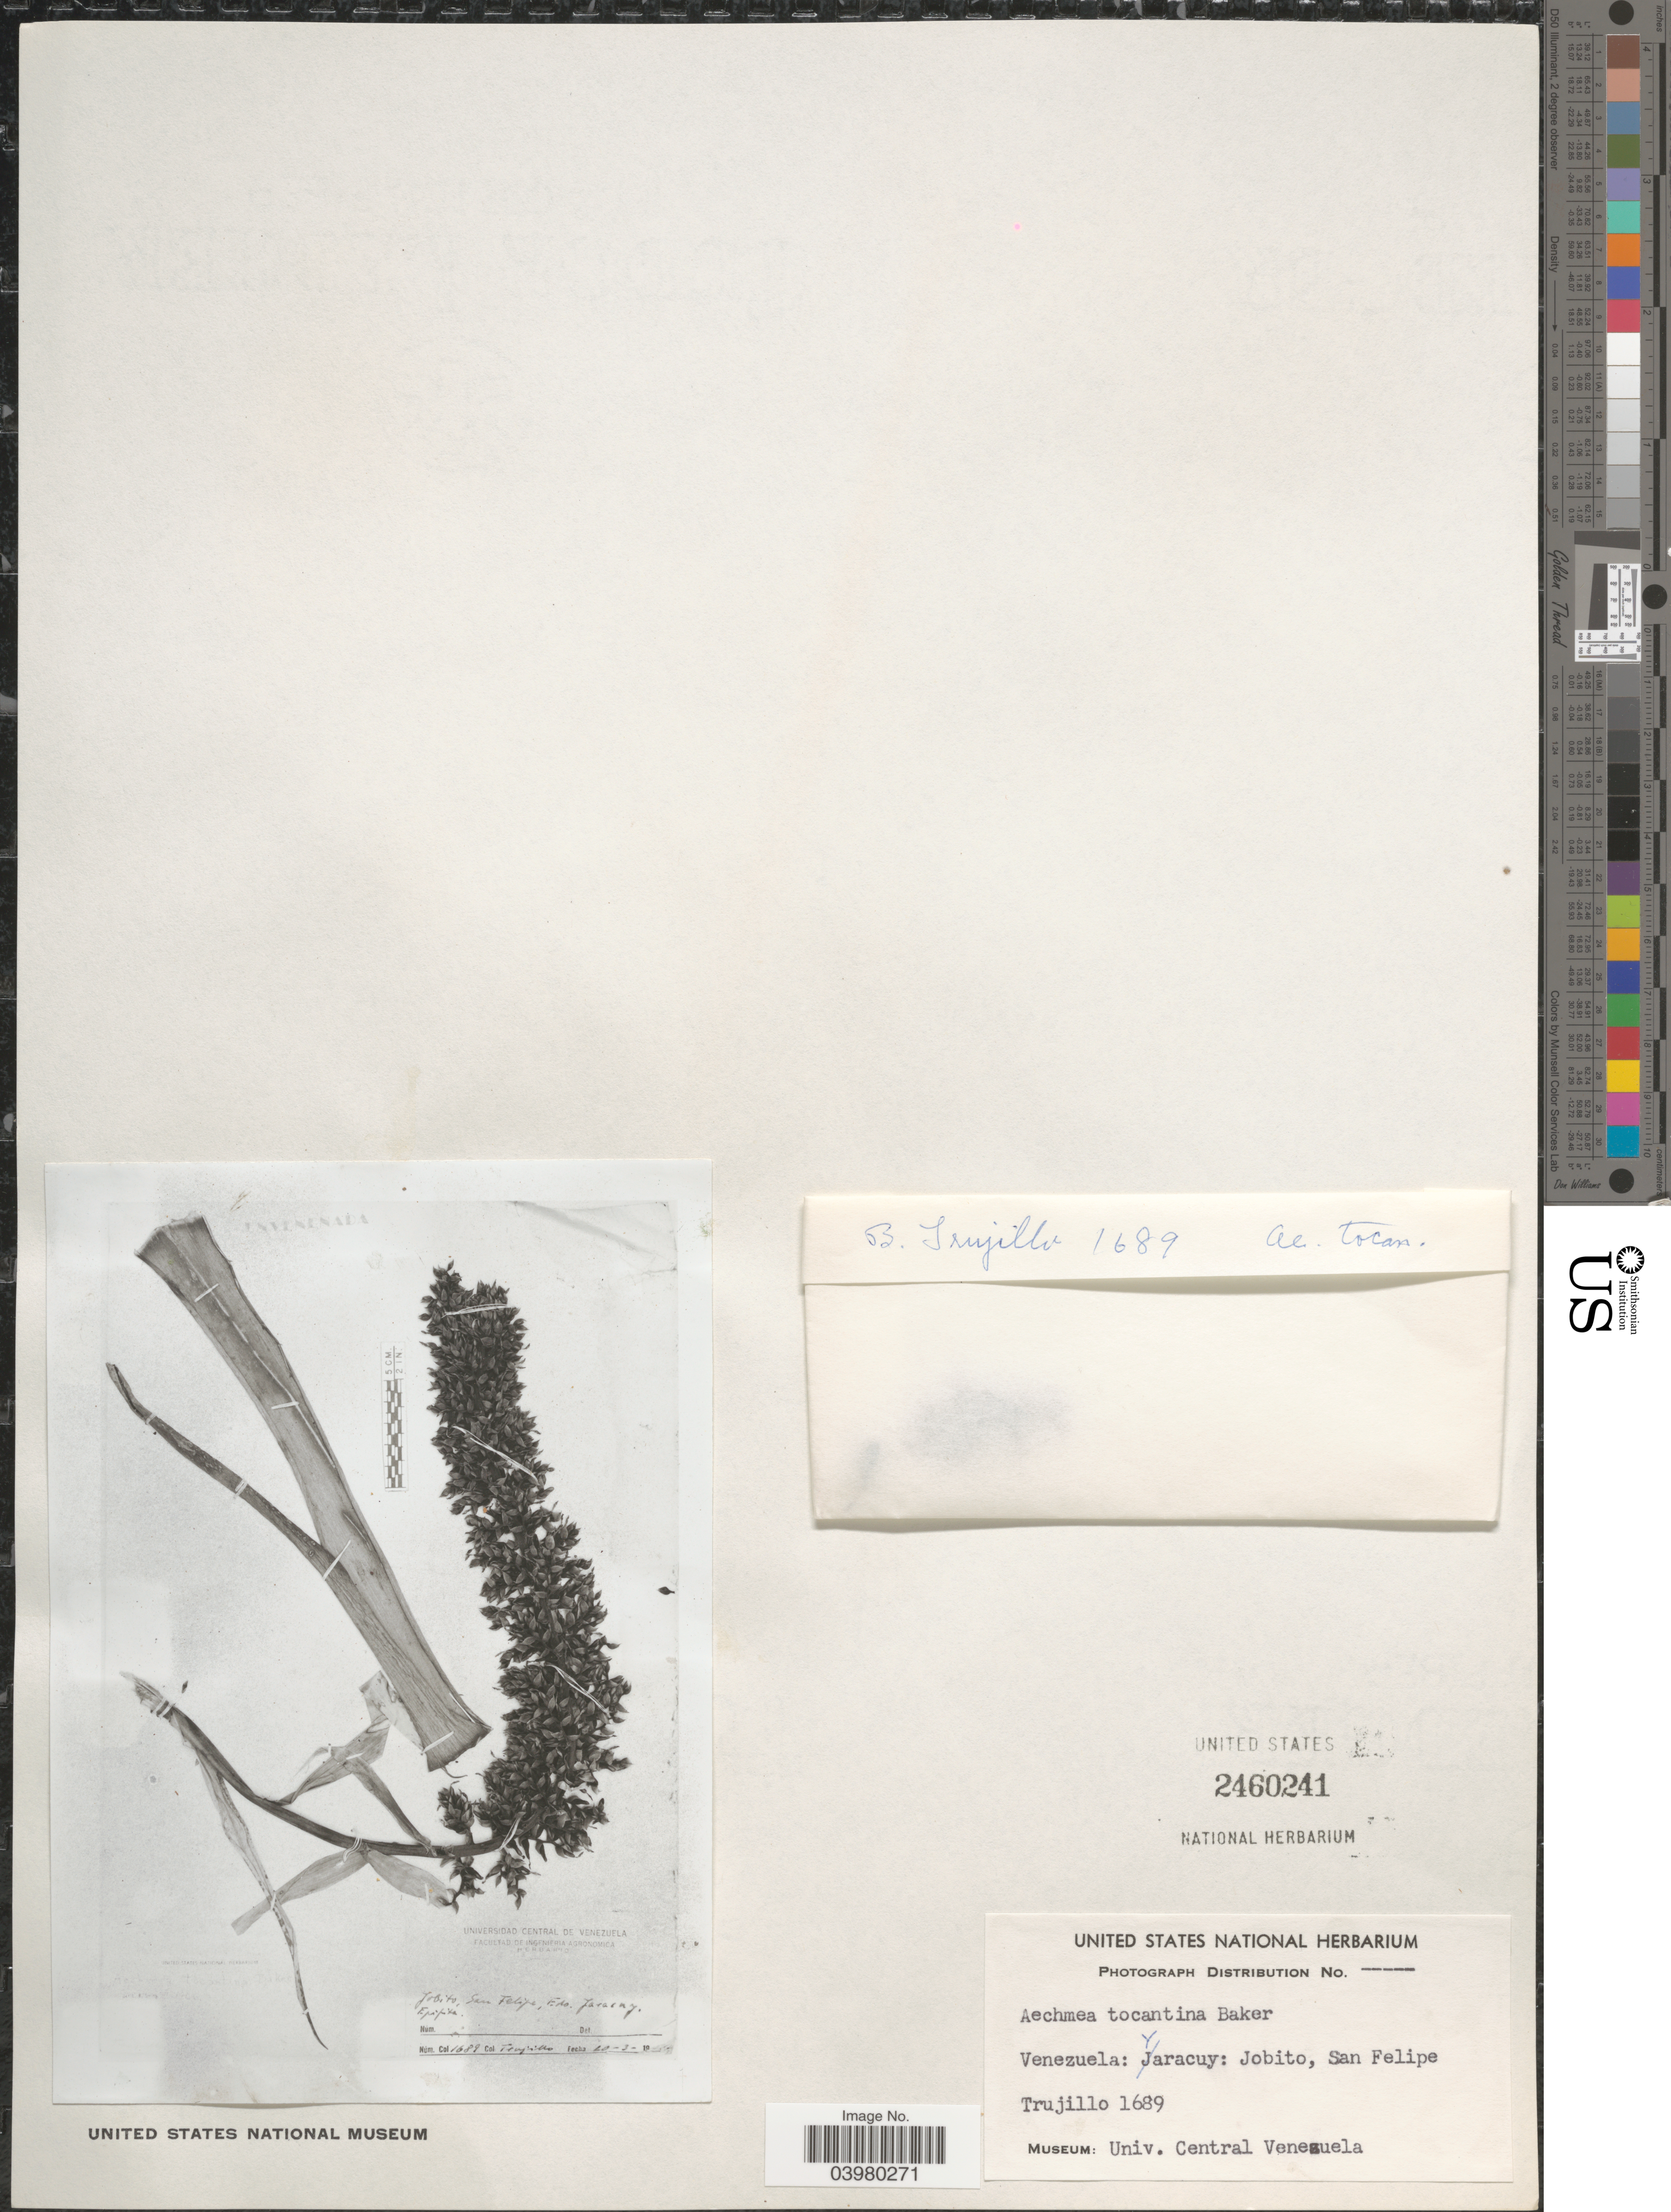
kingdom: Plantae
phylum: Tracheophyta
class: Liliopsida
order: Poales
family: Bromeliaceae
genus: Aechmea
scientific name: Aechmea tocantina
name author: Baker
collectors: -. Trujillo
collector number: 1689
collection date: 1929-03-20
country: Venezuela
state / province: Yaracuy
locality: Jobito, San Felipe.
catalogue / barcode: US 2460241